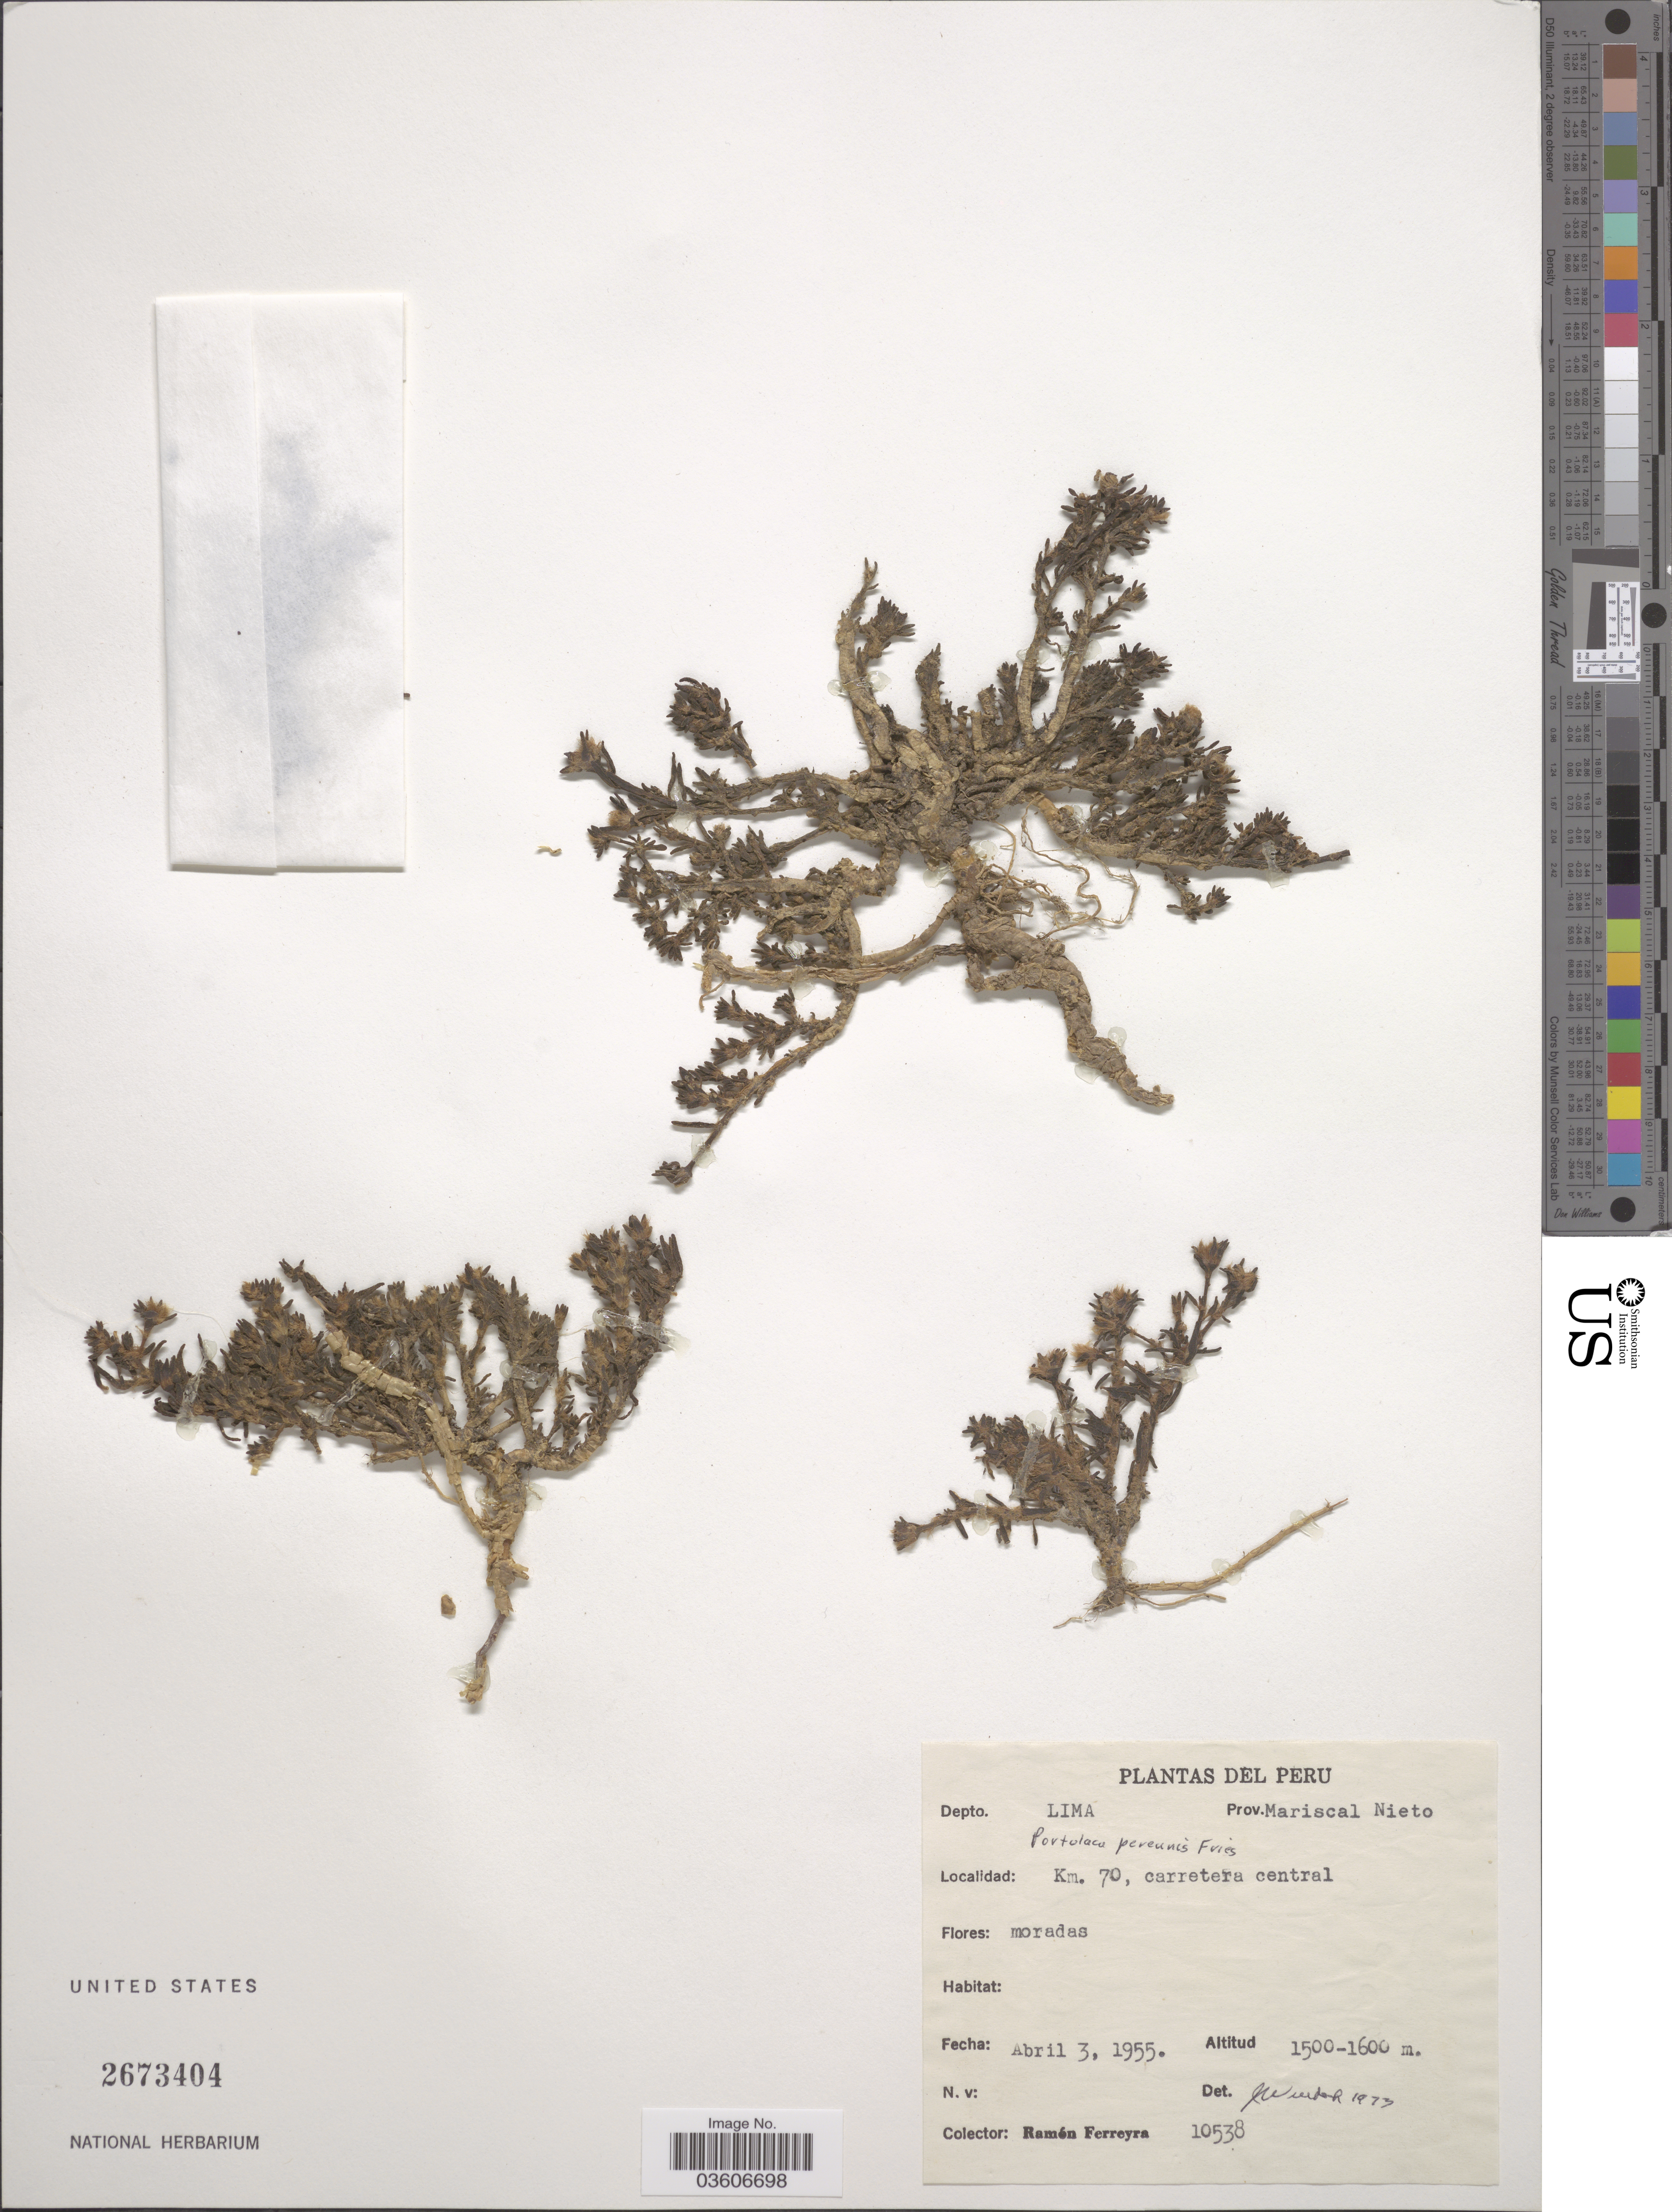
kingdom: Plantae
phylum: Tracheophyta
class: Magnoliopsida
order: Caryophyllales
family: Portulacaceae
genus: Portulaca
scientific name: Portulaca perennis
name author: R.E. Fr.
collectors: R. A. Ferreyra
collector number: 10538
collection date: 1955-04-03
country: Peru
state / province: Lima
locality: Depto. Lima. Prov. Mariscal Nieto. Km. 70, carretera central.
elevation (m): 1500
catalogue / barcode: US 2673404